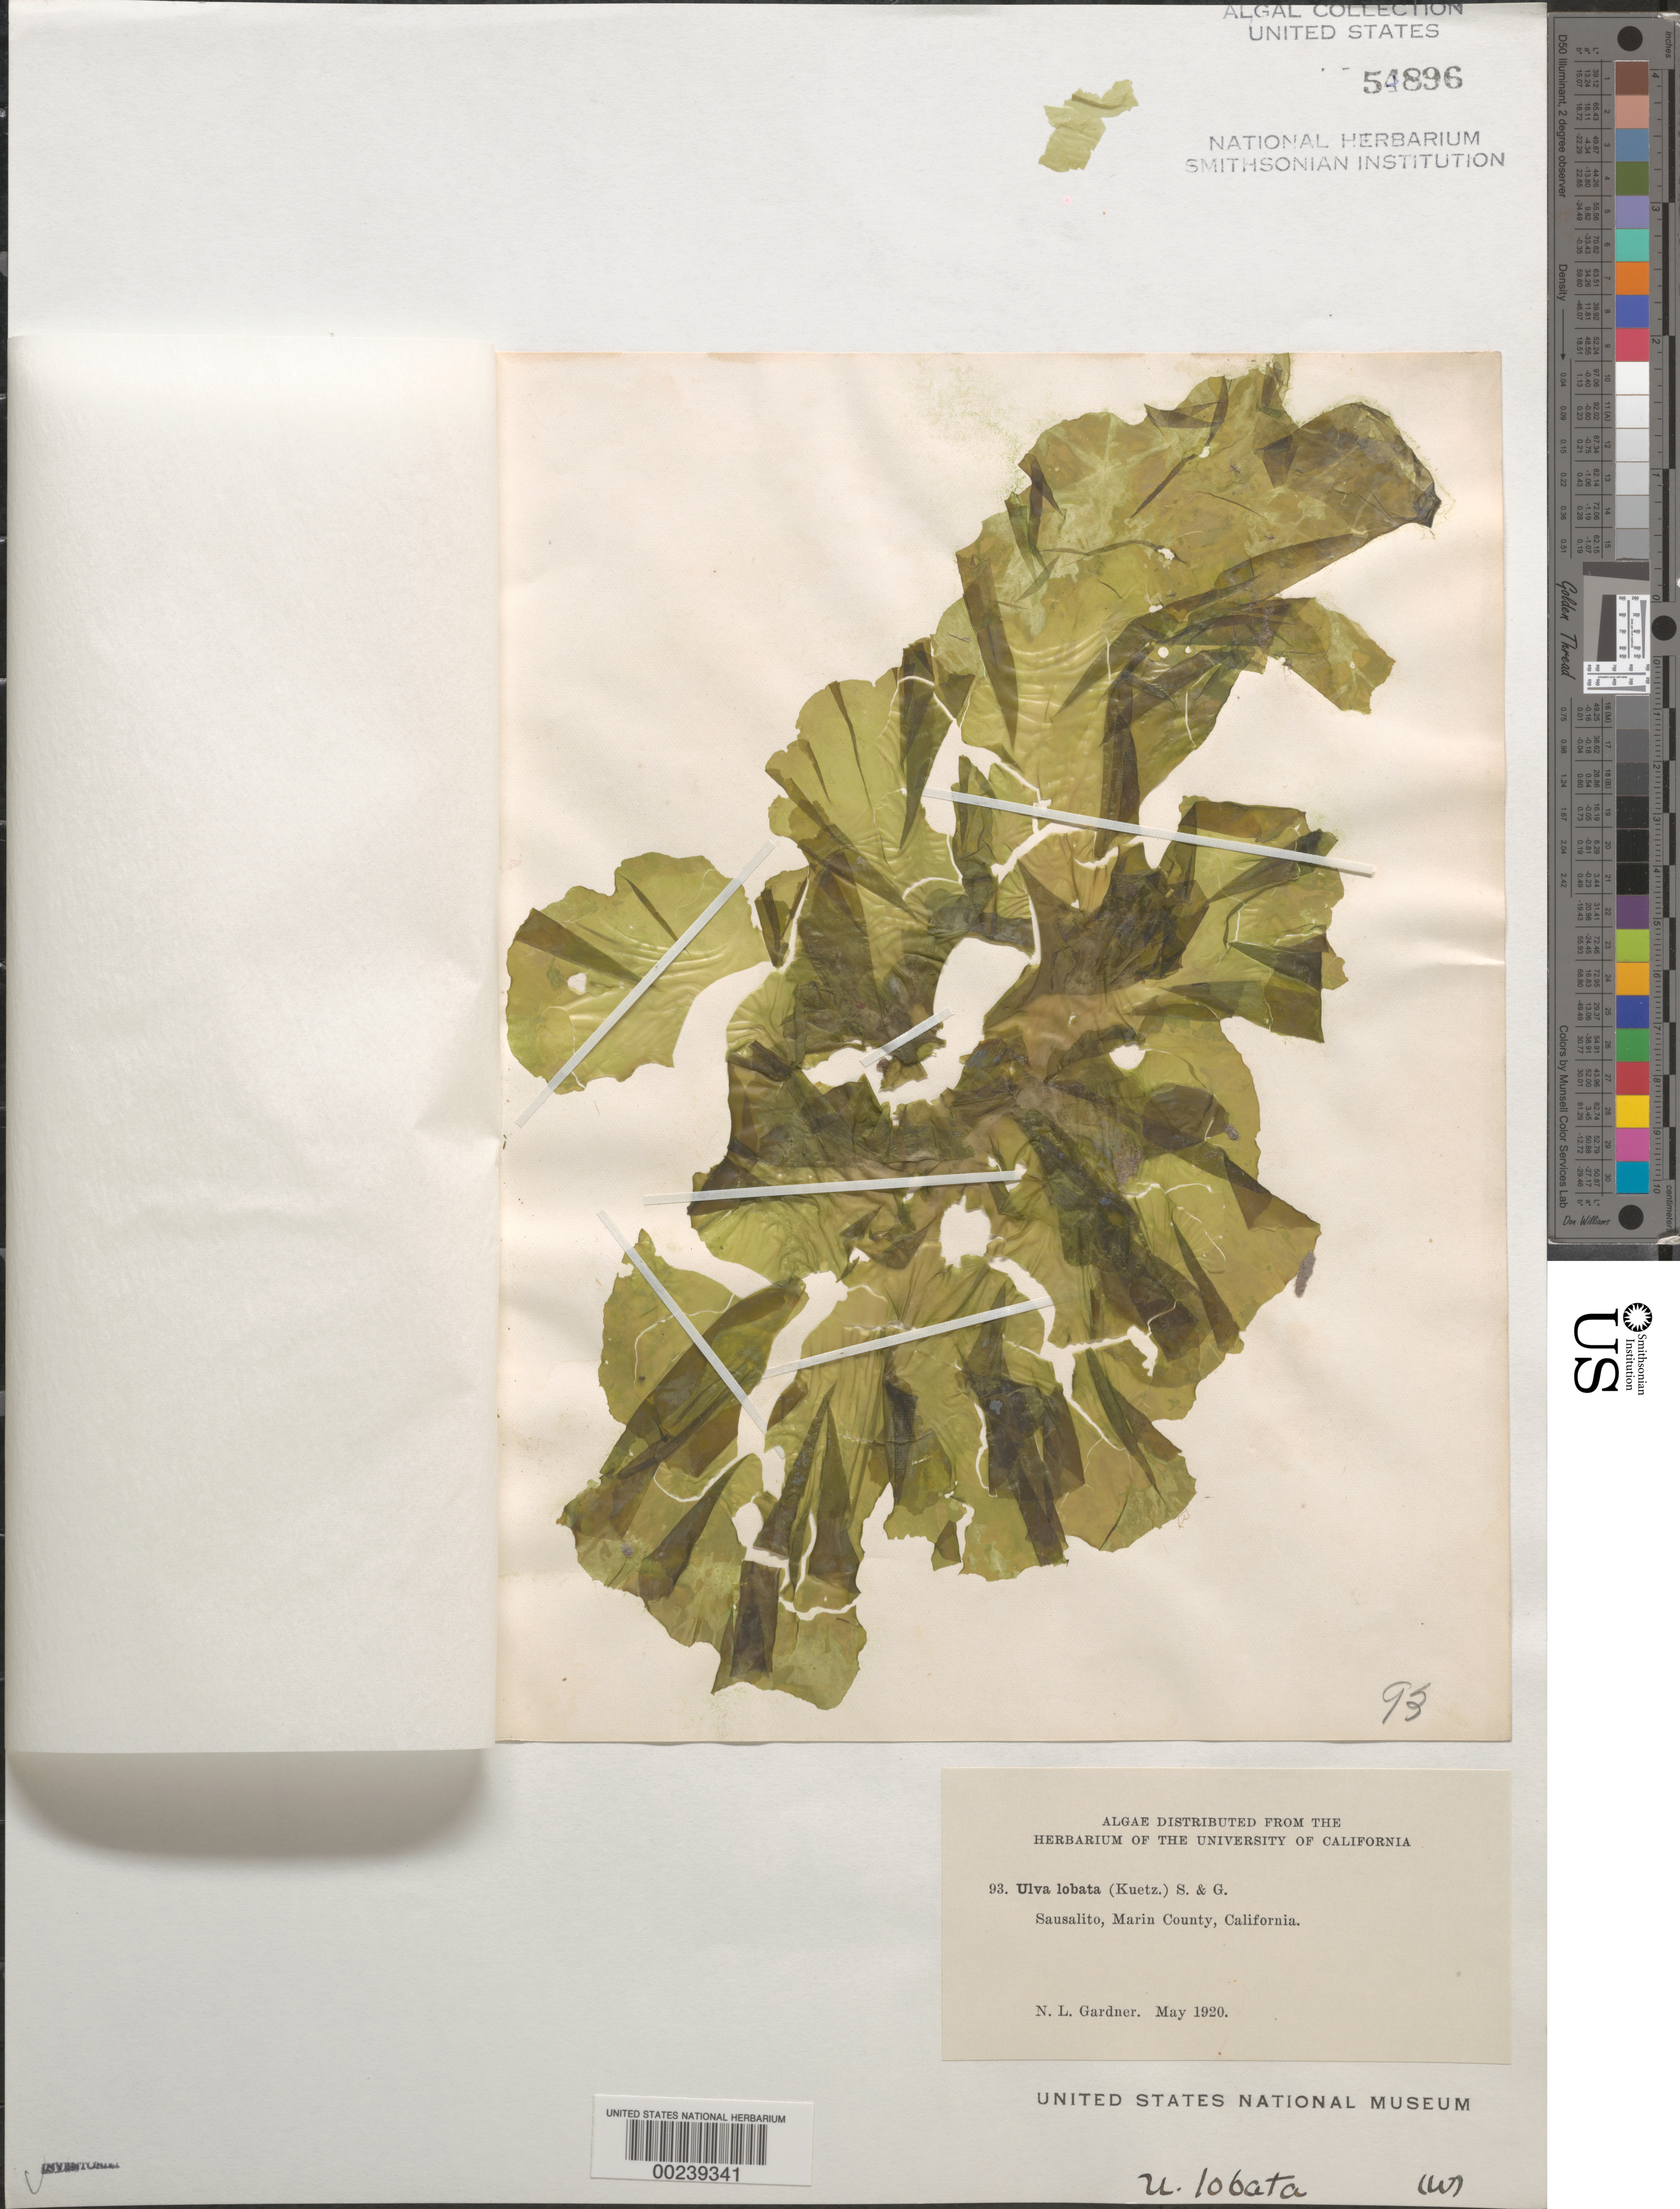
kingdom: Plantae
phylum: Chlorophyta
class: Ulvophyceae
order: Ulvales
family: Ulvaceae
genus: Ulva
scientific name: Ulva lactuca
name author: L.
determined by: Algae name updating Project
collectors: N. Gardner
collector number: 93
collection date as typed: May 1920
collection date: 1920-05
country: United States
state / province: California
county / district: Marin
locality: Sausalito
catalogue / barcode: US 54896